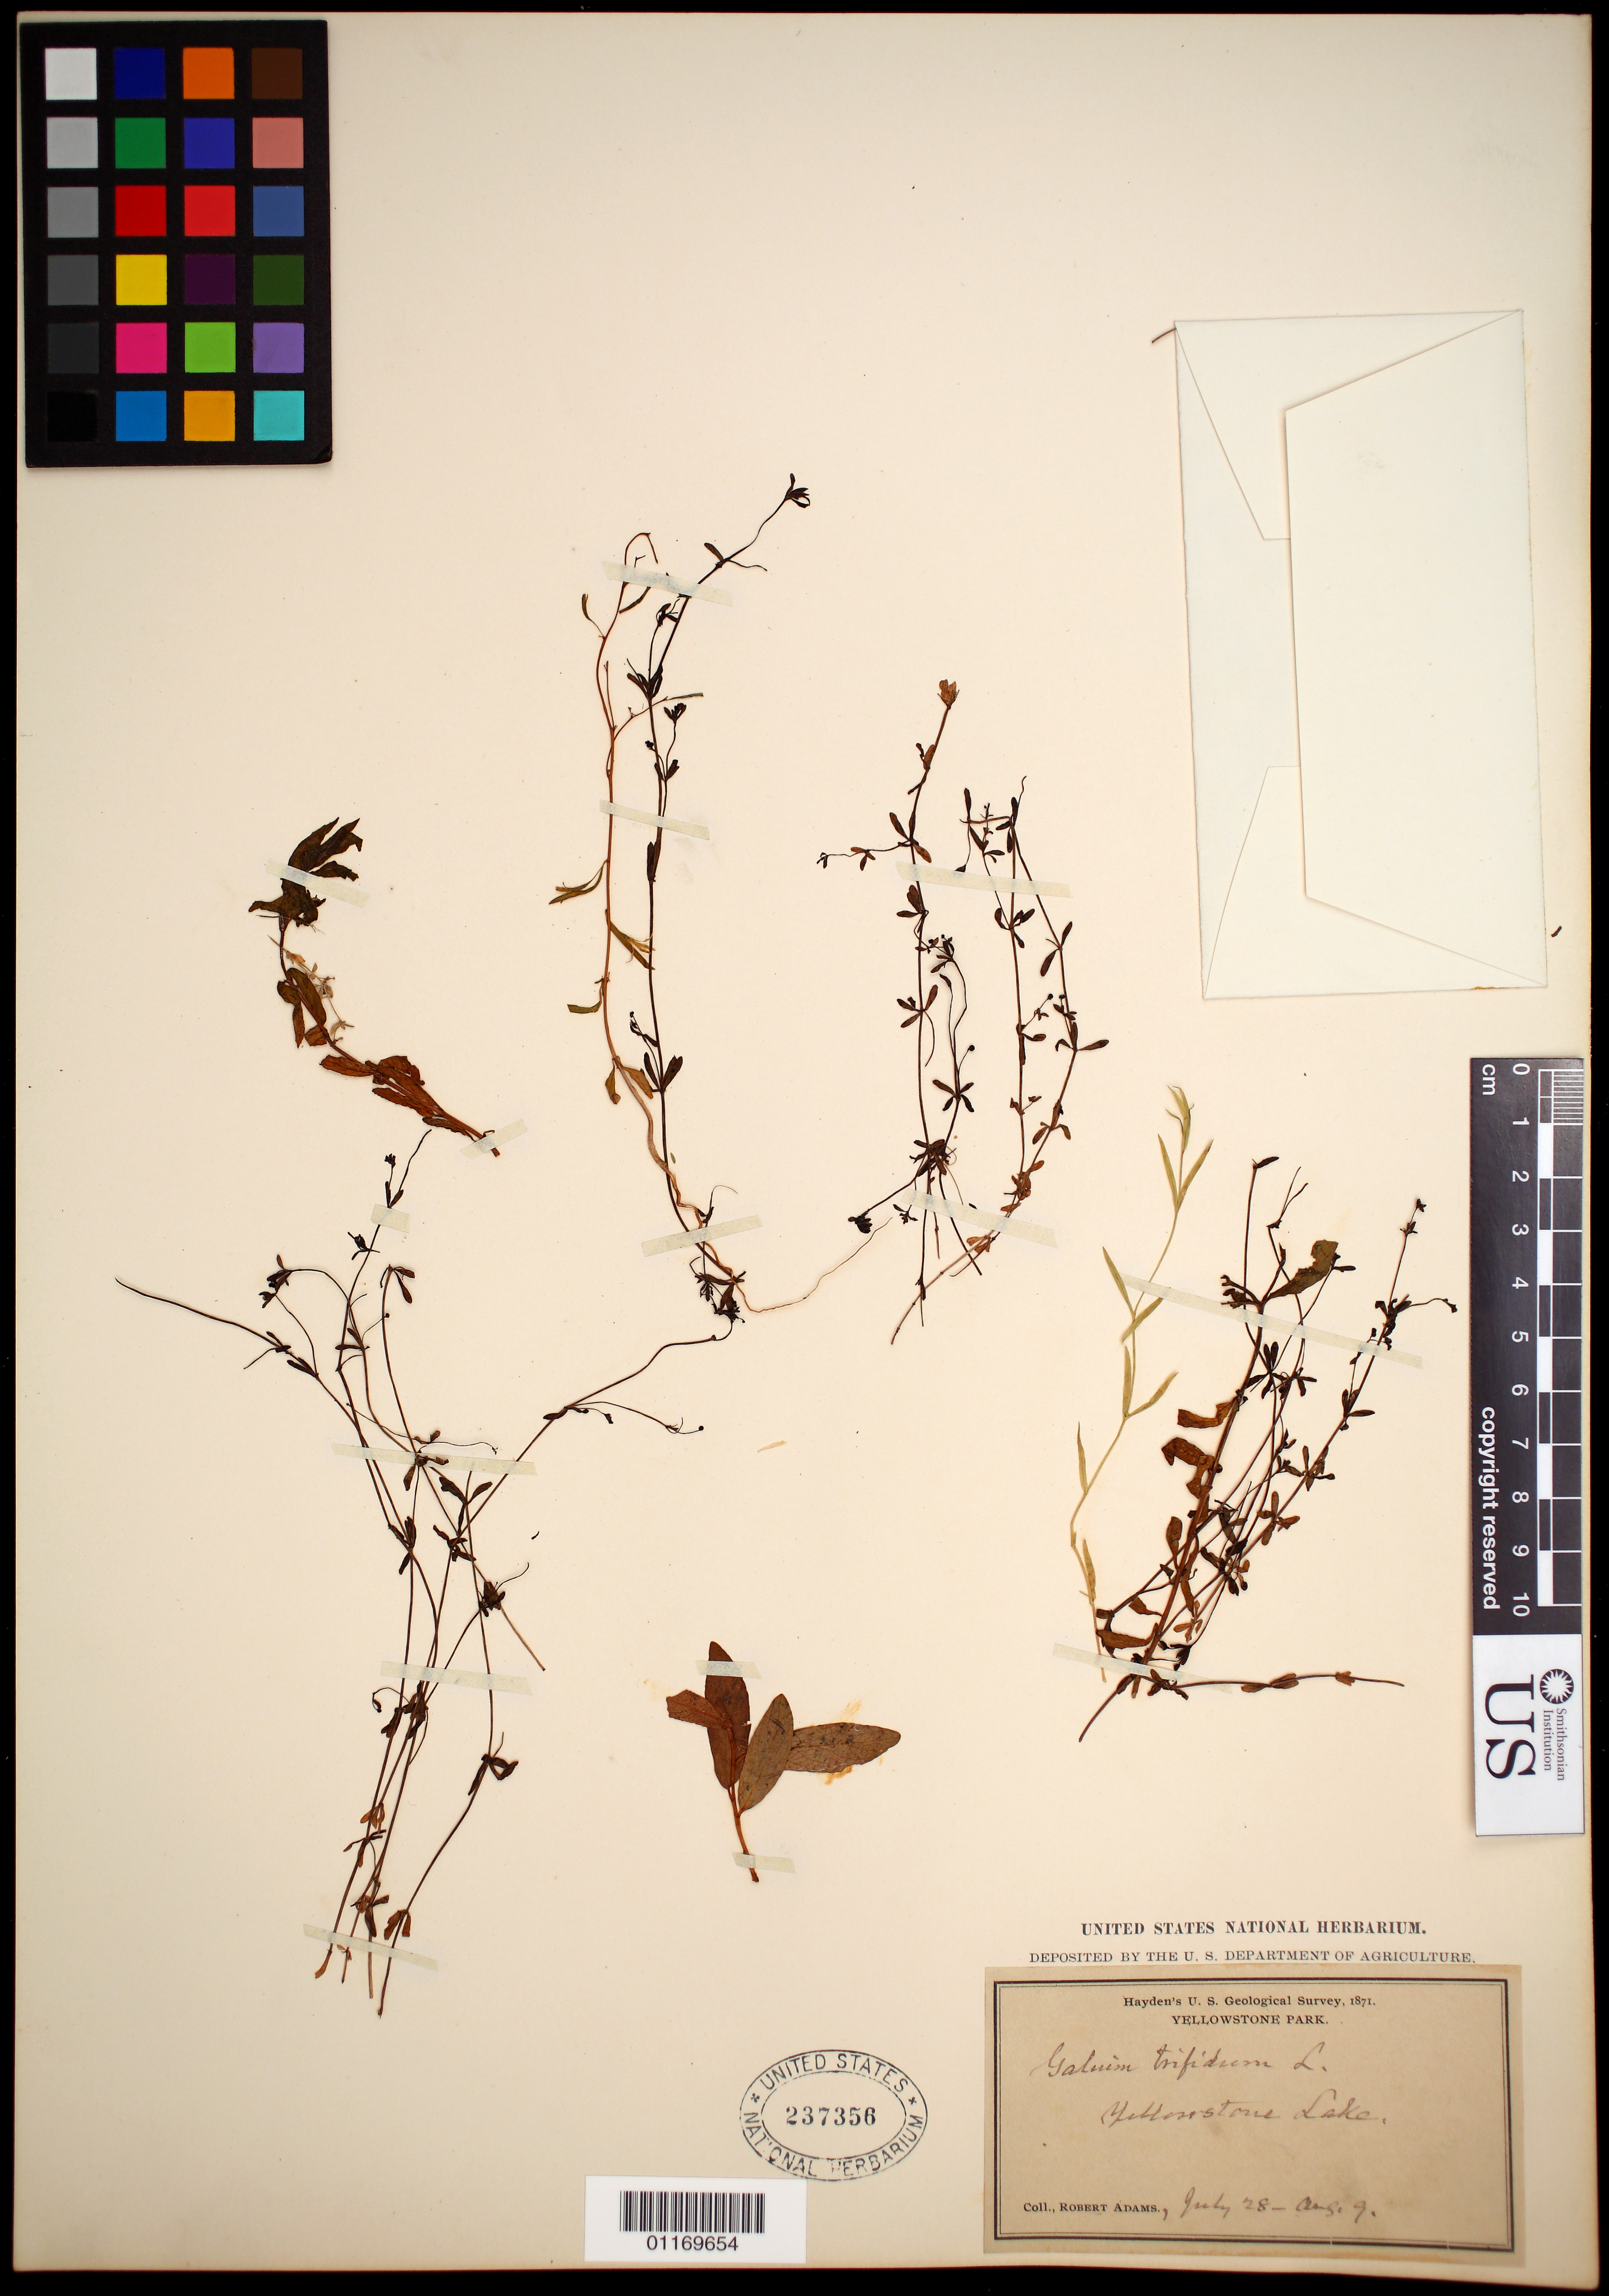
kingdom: Plantae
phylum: Tracheophyta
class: Magnoliopsida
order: Gentianales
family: Rubiaceae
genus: Galium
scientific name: Galium trifidum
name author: L.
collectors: R. Adams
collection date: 1871-07-28/1871-08-09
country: United States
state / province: Wyoming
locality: Yellowstone Lake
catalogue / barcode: US 237356